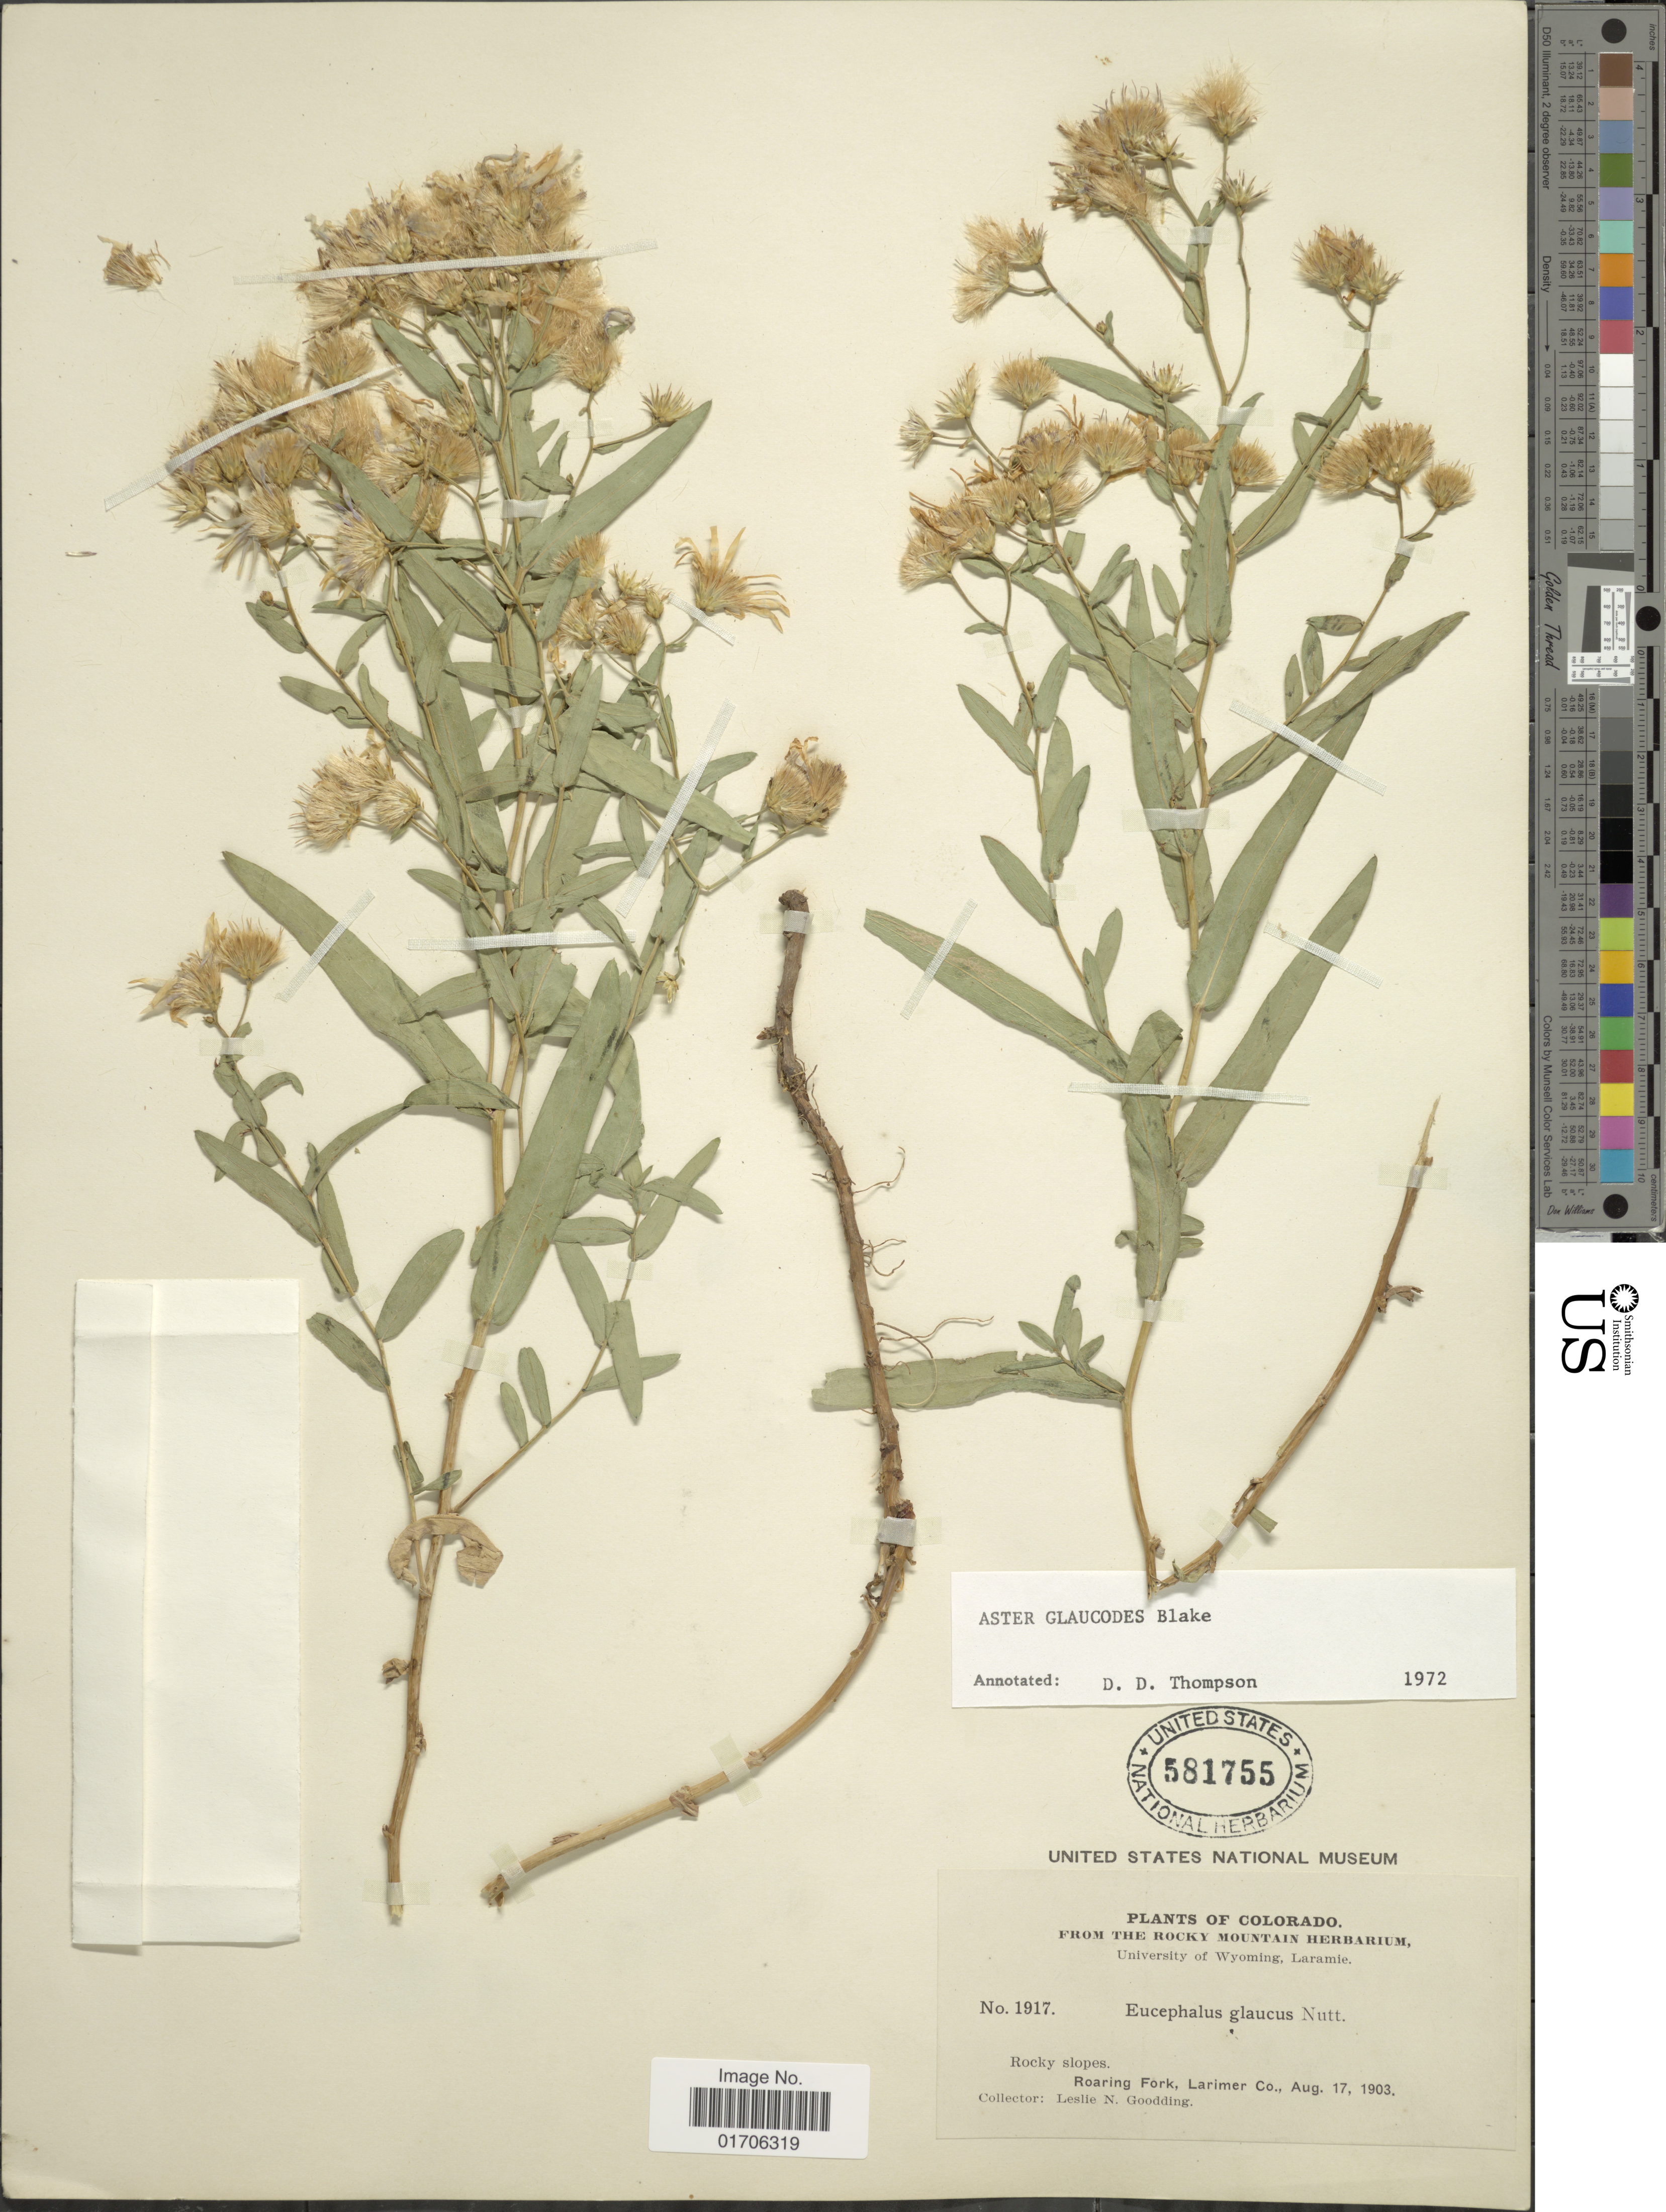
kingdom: Plantae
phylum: Tracheophyta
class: Magnoliopsida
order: Asterales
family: Asteraceae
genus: Eurybia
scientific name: Eurybia glauca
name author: (Nutt.) G.L. Nesom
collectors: L. N. Goodding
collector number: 1917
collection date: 1903-08-17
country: United States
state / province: Colorado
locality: Colorado. Rocky slopes. Roaring Fork, Larimer Co.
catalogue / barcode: US 581755